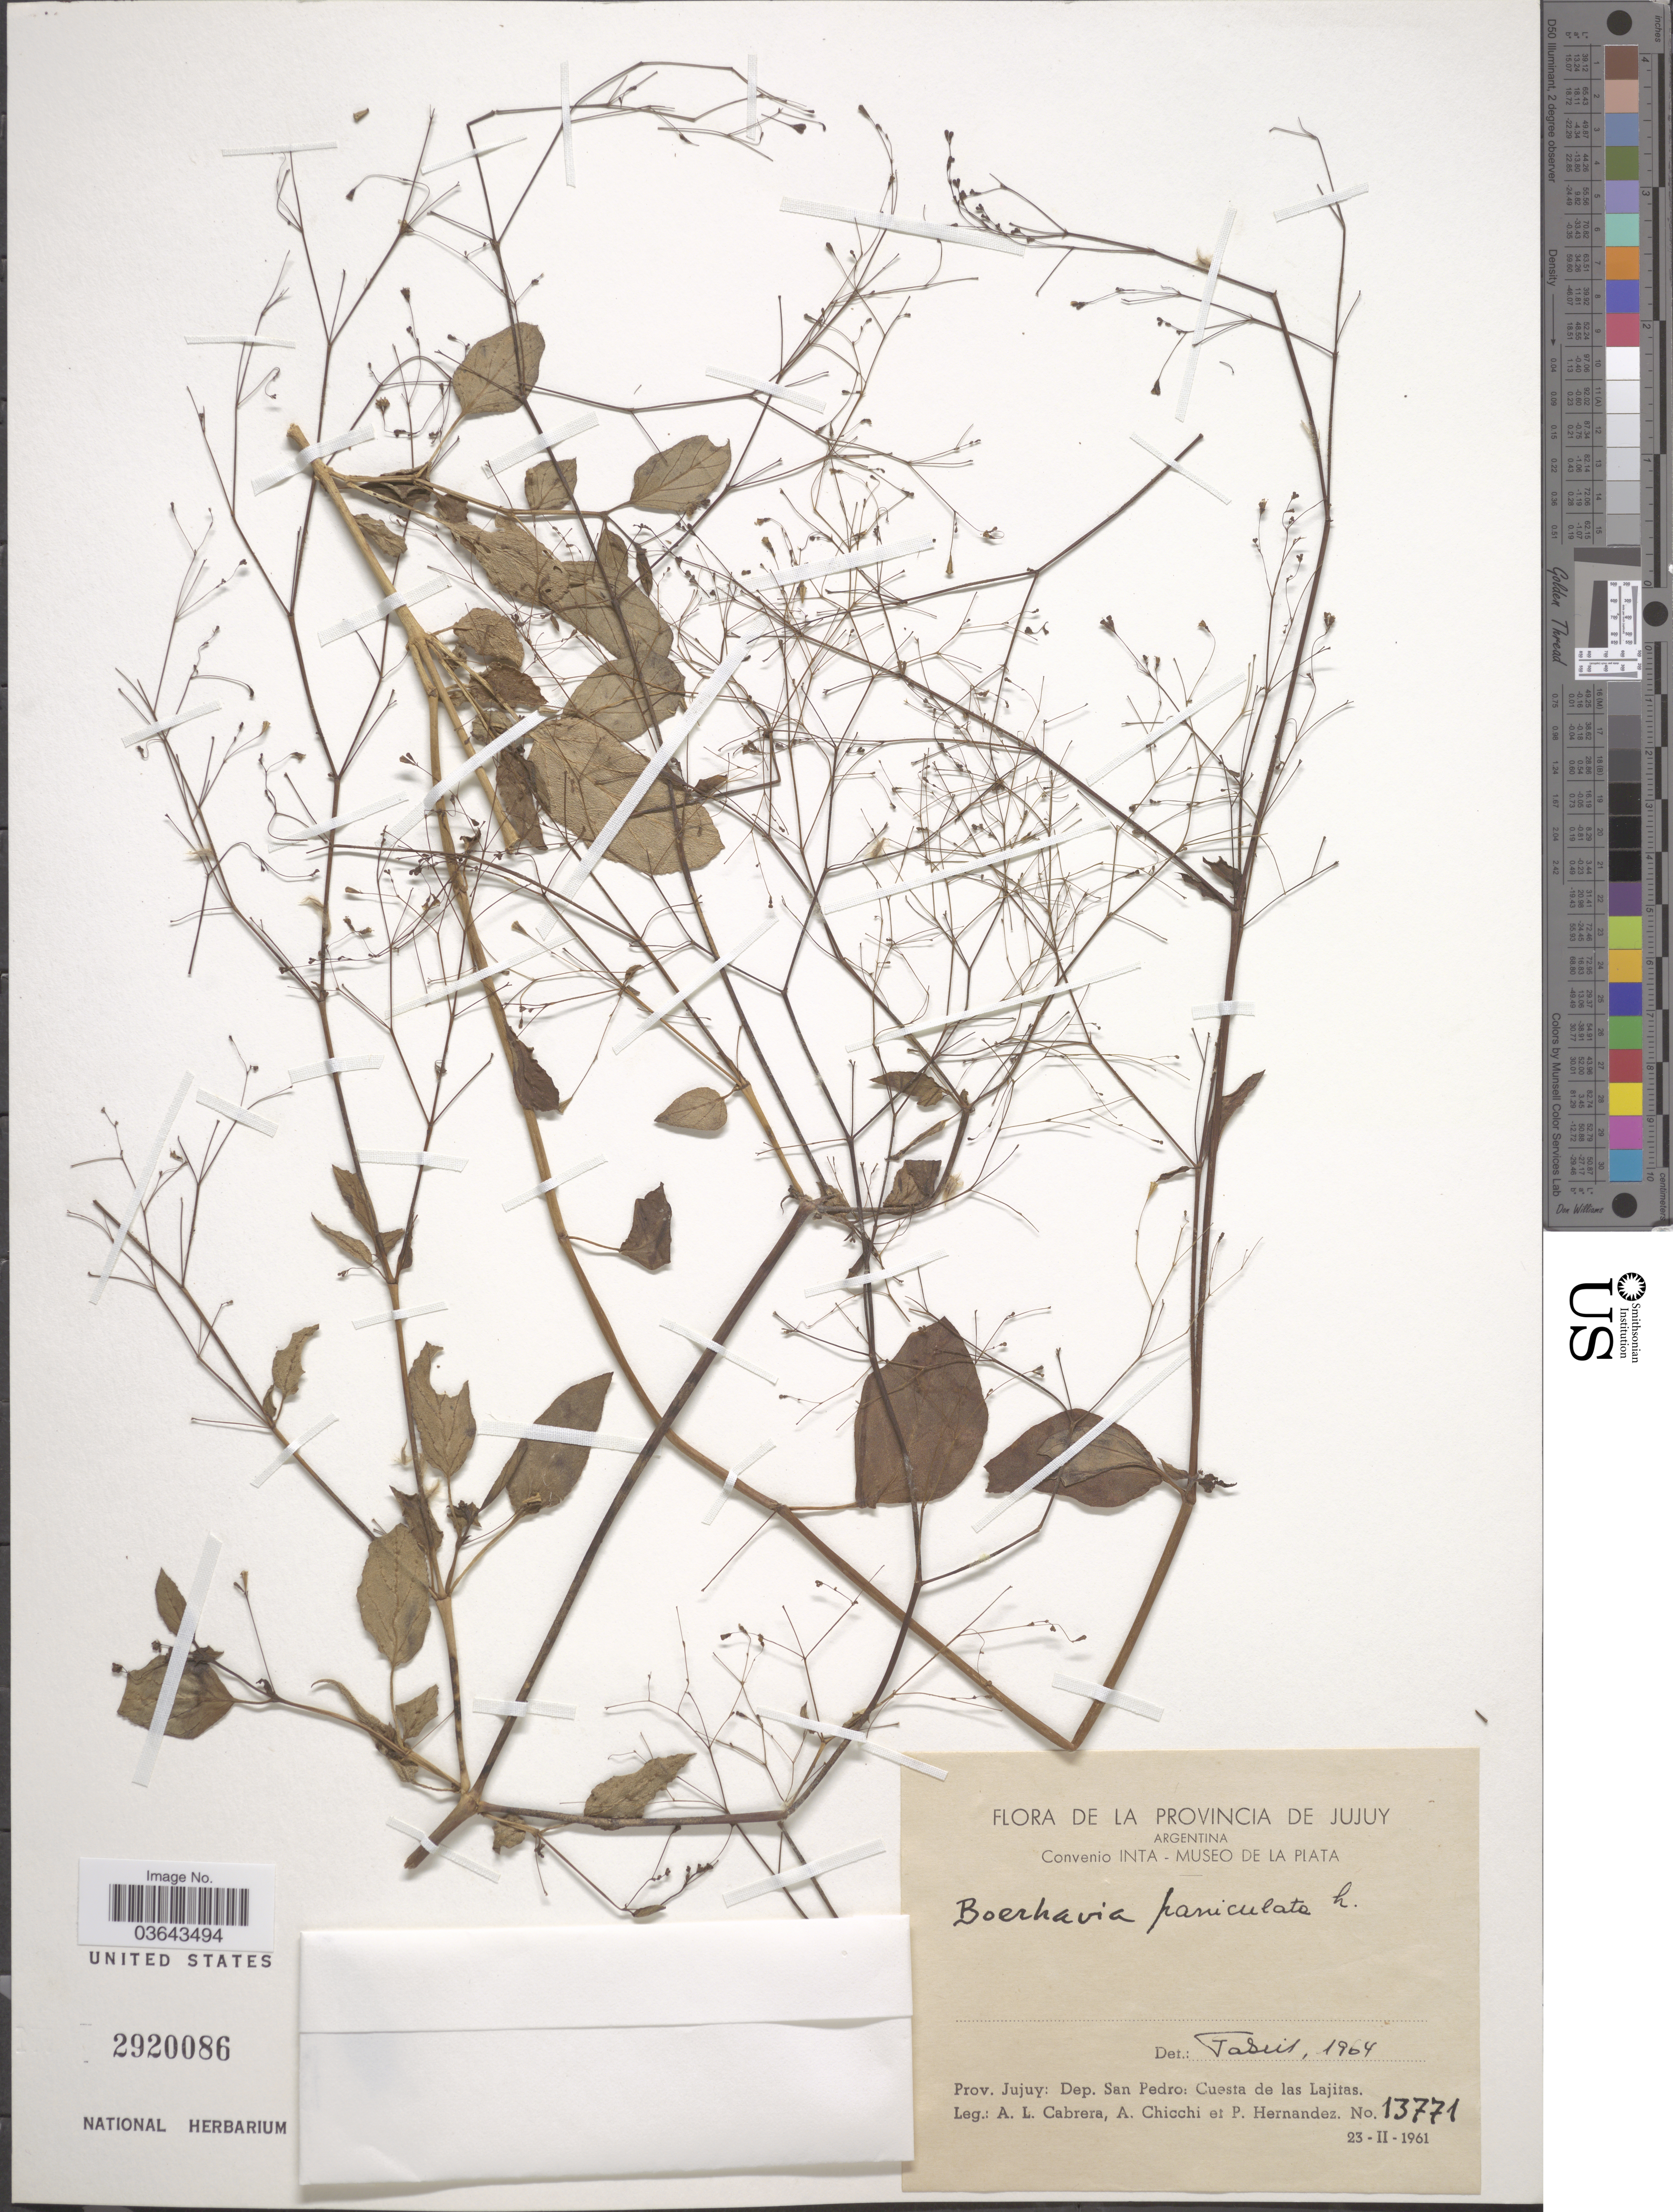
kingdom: Plantae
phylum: Tracheophyta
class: Magnoliopsida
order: Caryophyllales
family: Nyctaginaceae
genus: Boerhavia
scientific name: Boerhavia paniculata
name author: Rich.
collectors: A. L. Cabrera, A. Chicchi & P. Hernandez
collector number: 13771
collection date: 1961-02-23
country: Argentina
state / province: Jujuy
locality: Dep. San Pedro: Cuesta de las Lajitas.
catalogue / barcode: US 2920086